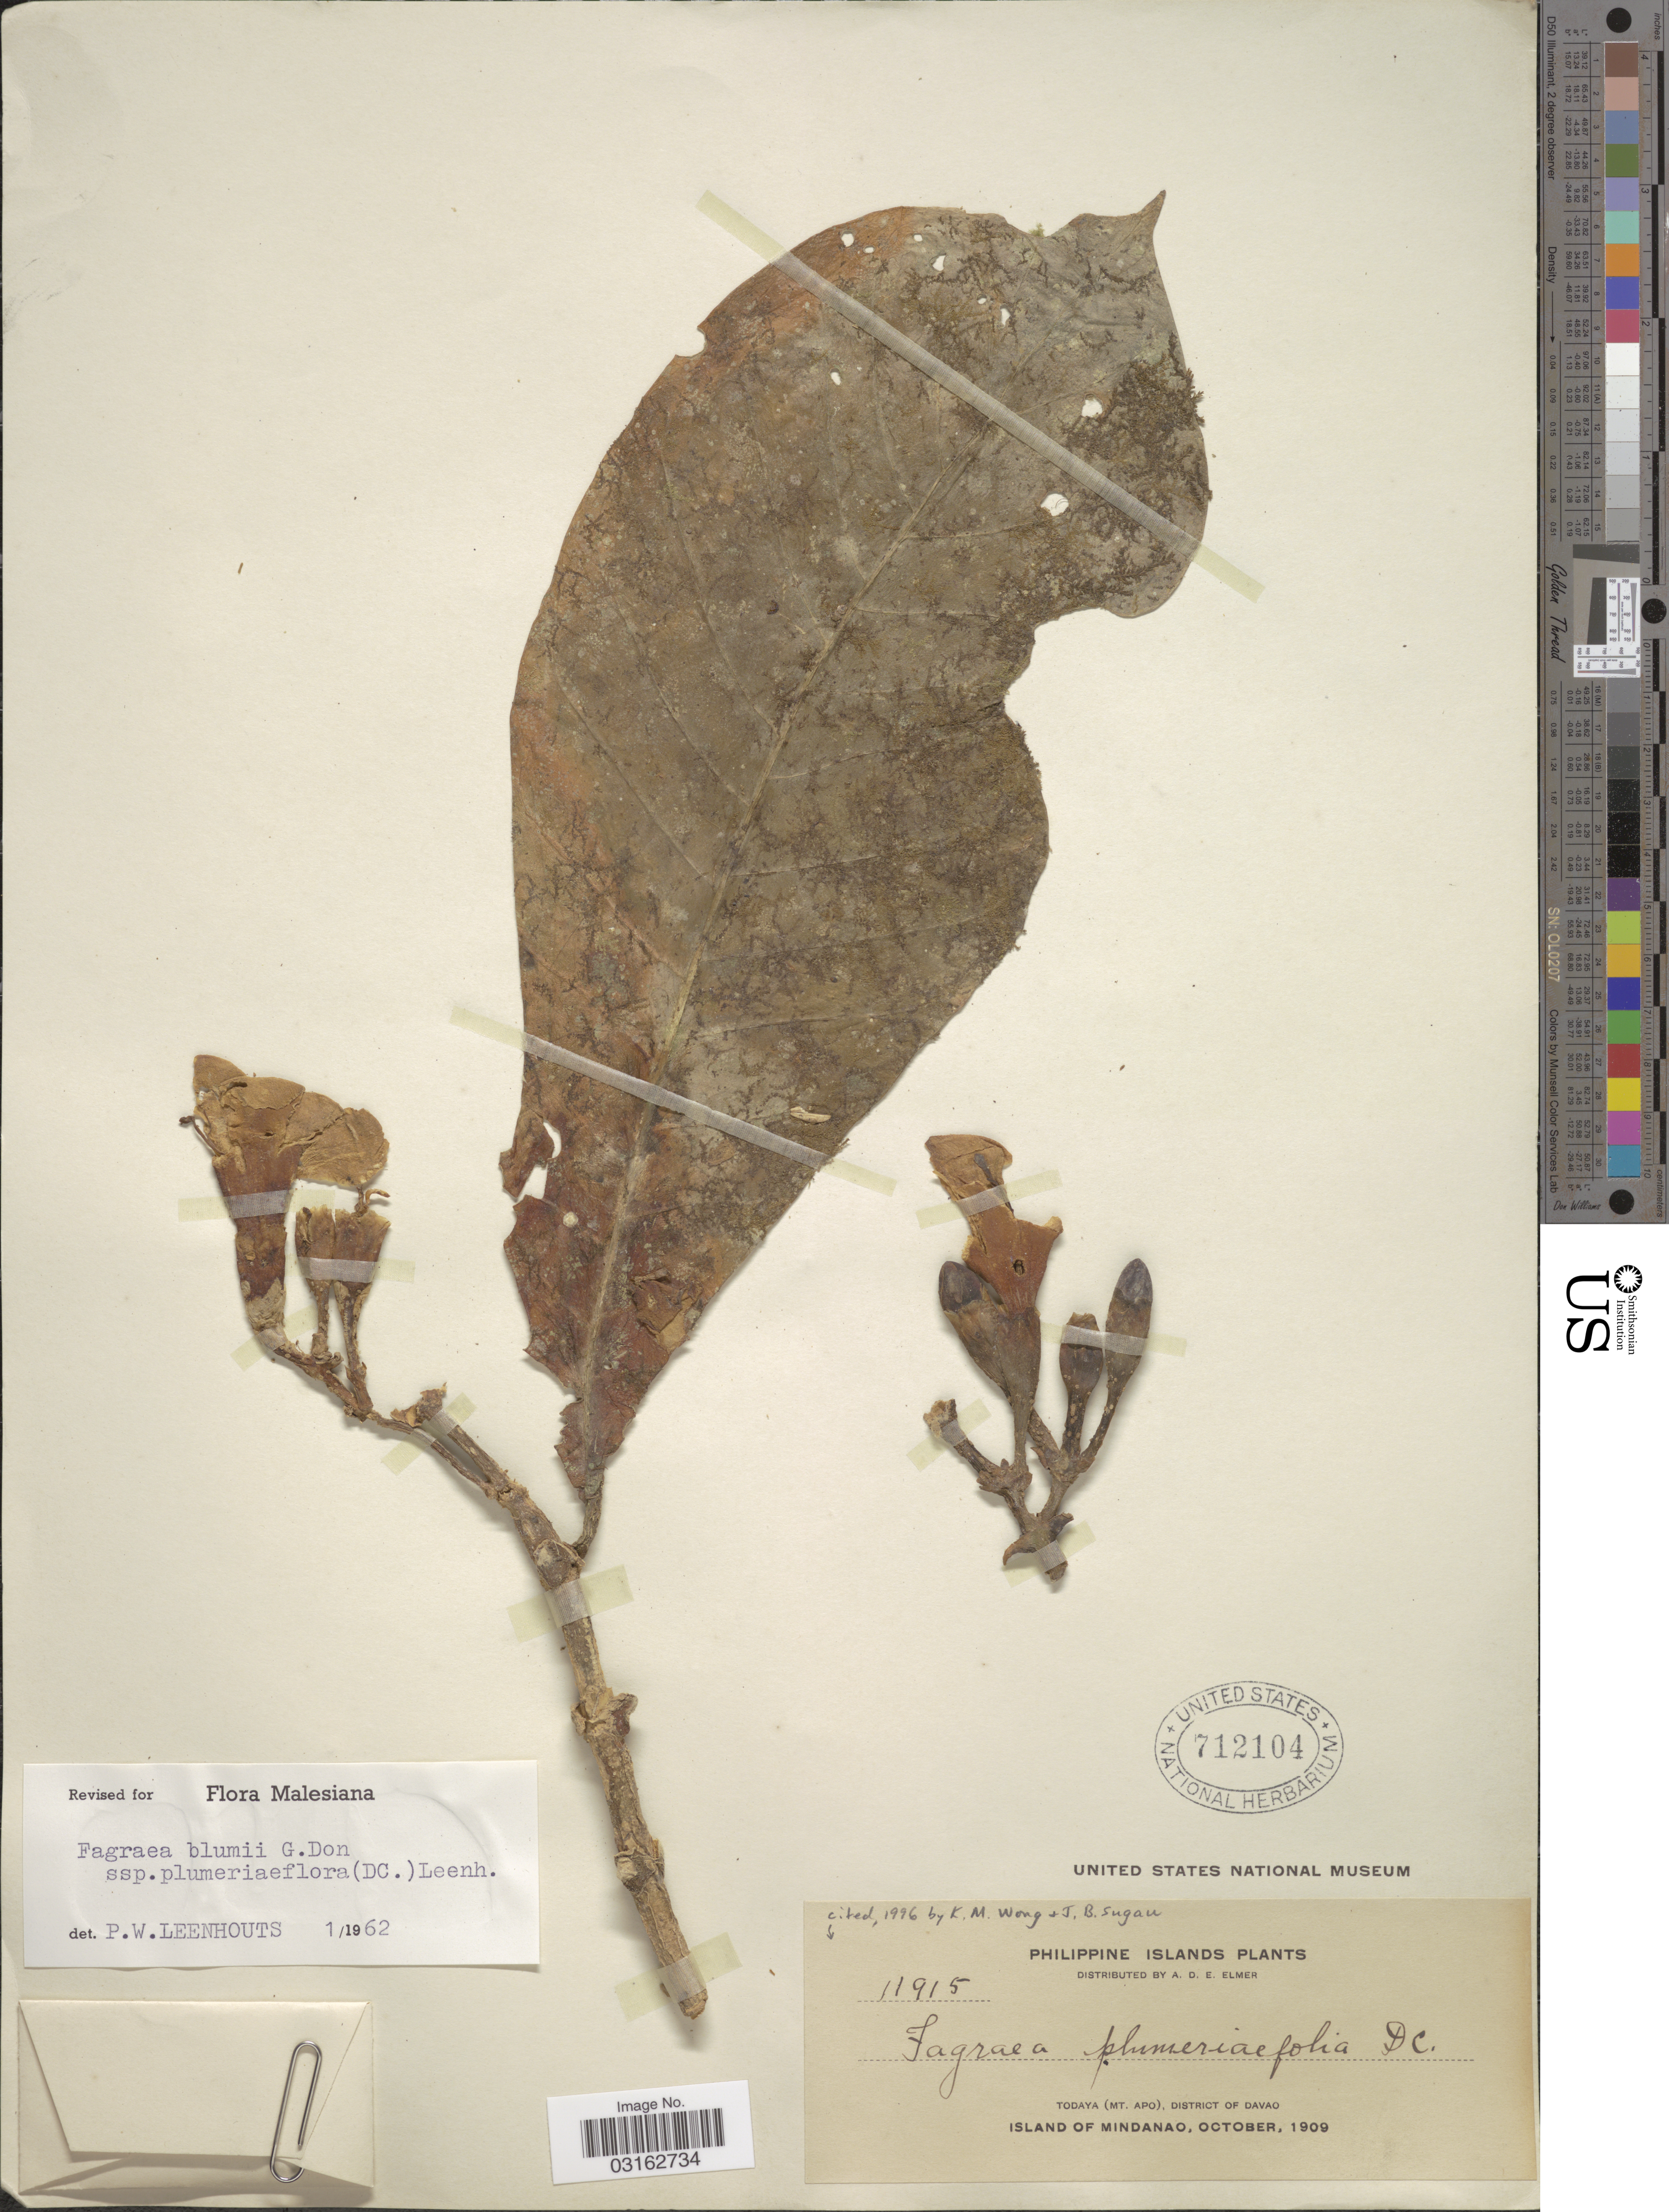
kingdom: Plantae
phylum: Tracheophyta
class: Magnoliopsida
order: Gentianales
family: Gentianaceae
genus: Fagraea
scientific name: Fagraea plumeriiflora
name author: DC.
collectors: A. D. E. Elmer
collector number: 11915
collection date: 1909-10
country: Philippines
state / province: Davao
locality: Todaya (Mt. Apo), District of Davao, Island of Mindanao.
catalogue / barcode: US 712104